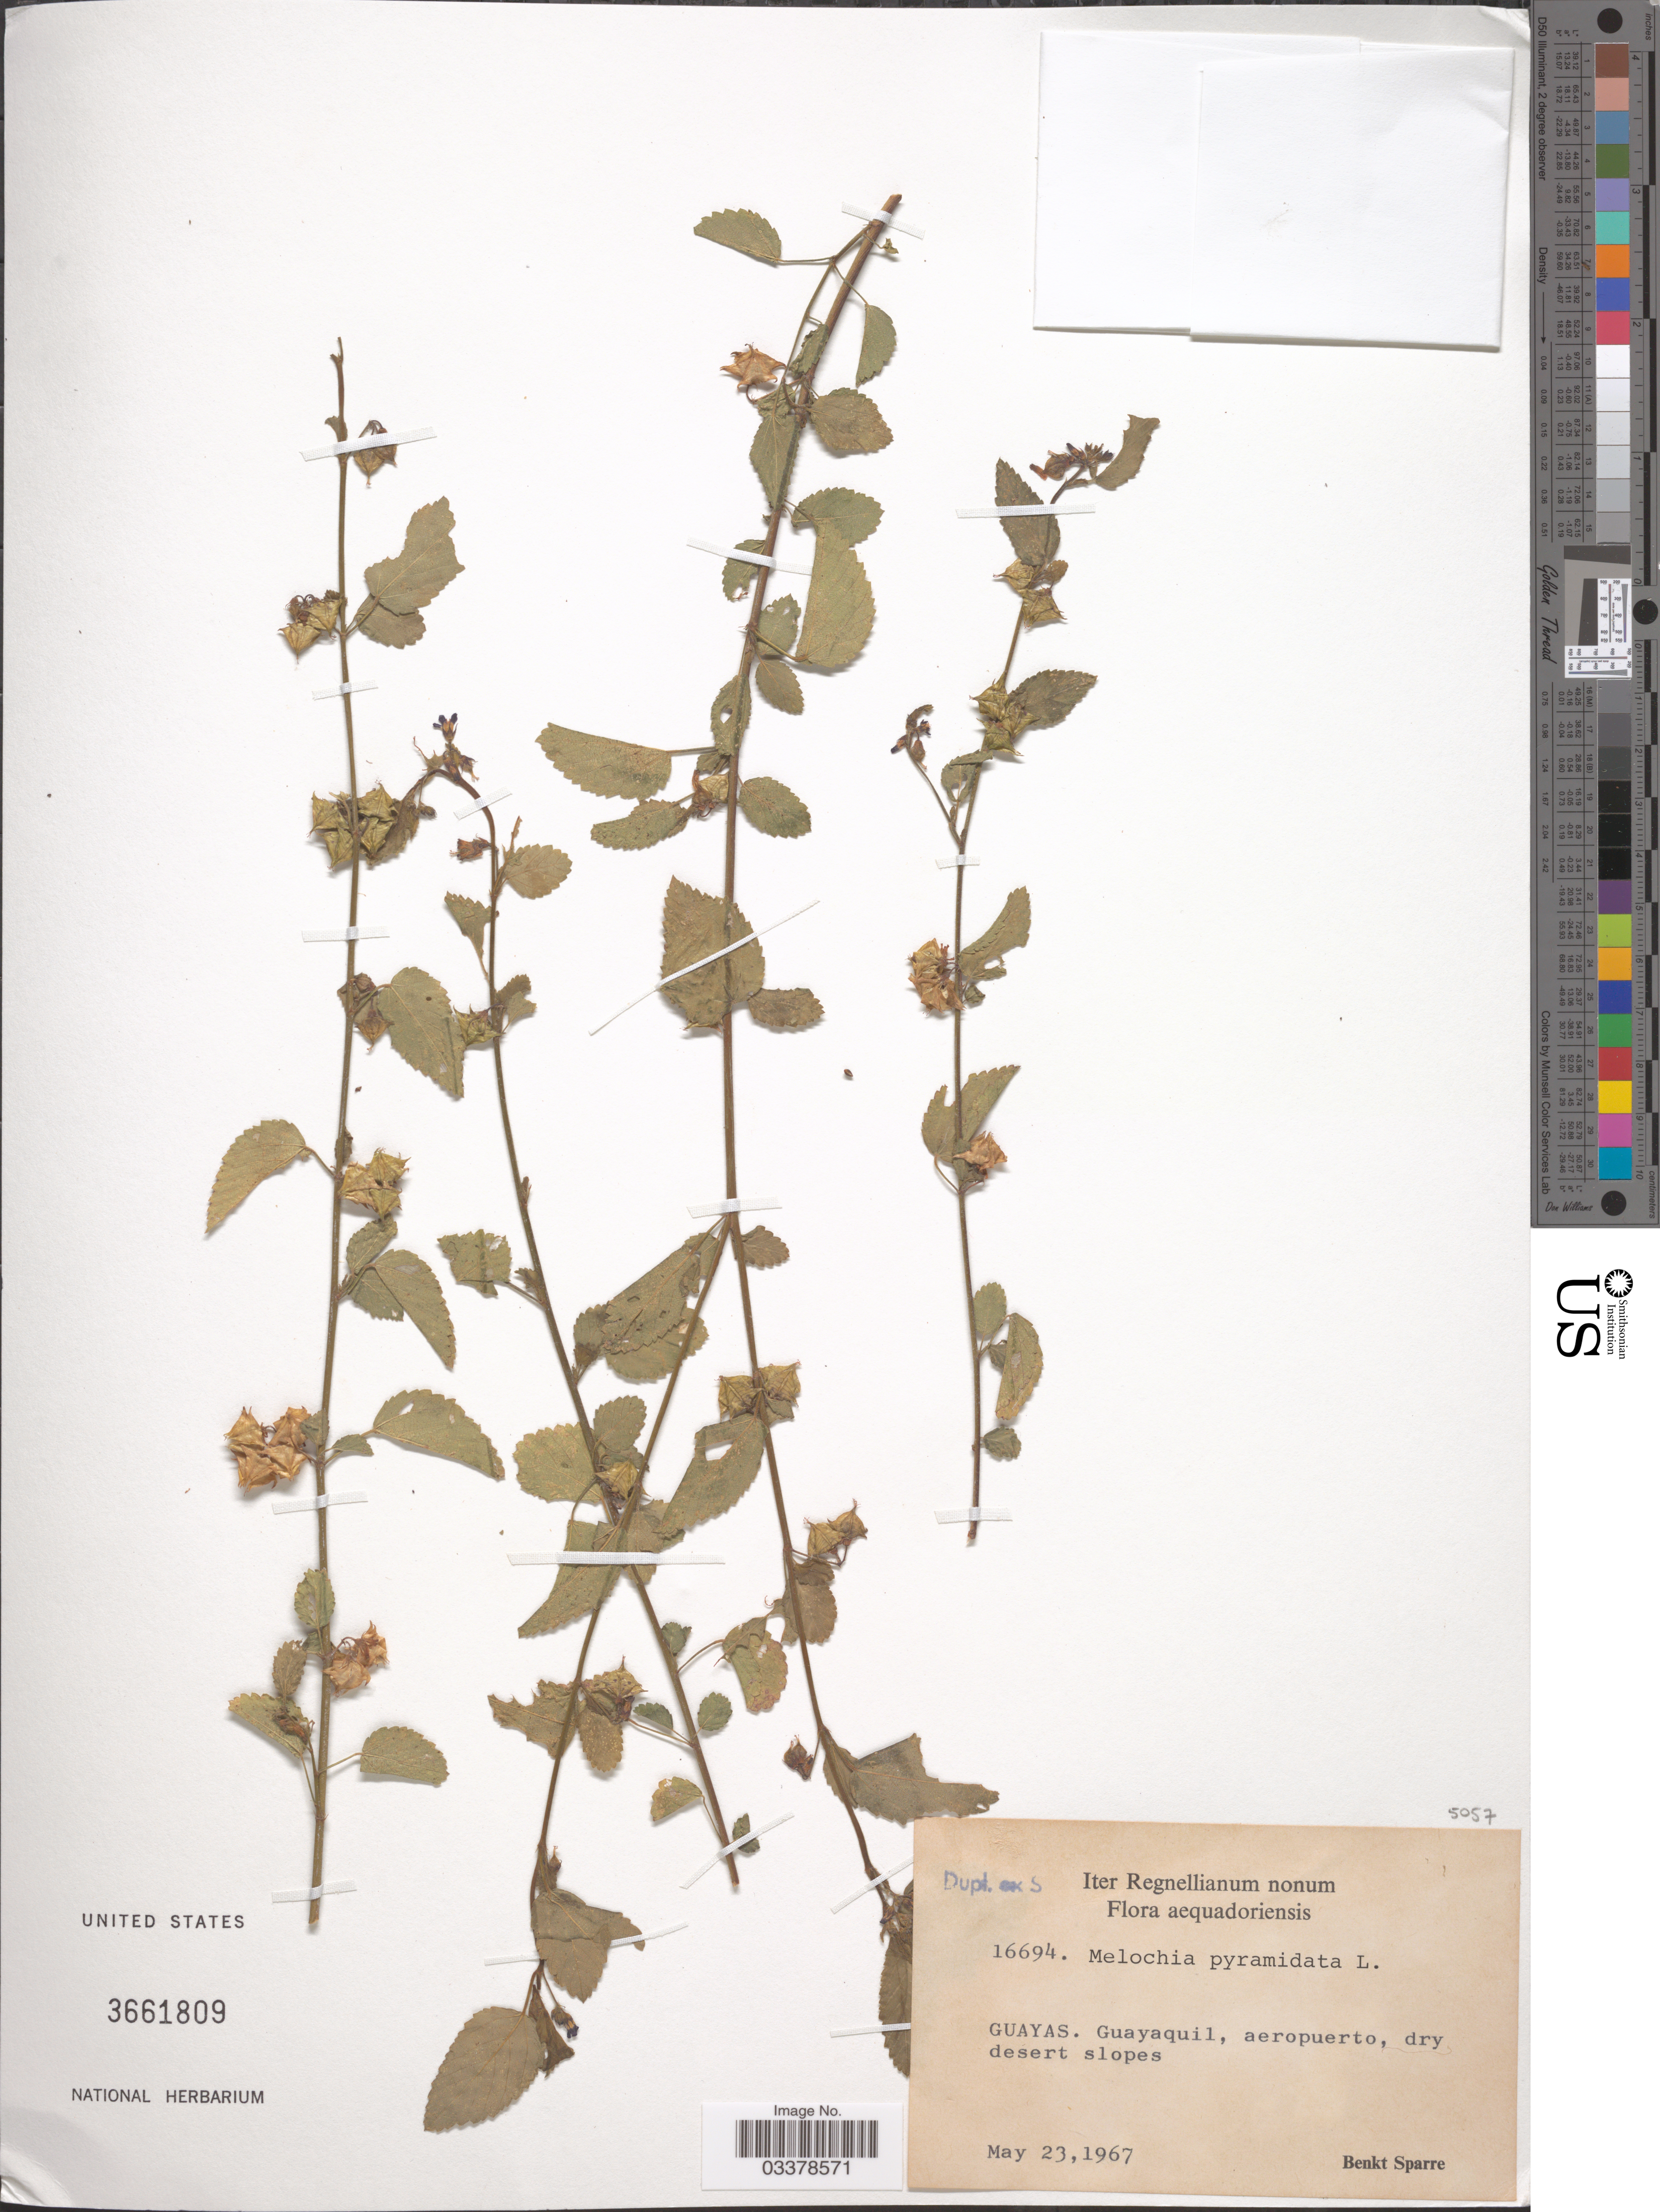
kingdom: Plantae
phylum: Tracheophyta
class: Magnoliopsida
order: Malvales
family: Malvaceae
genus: Melochia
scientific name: Melochia pyramidata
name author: L.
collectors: B. Sparre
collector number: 16694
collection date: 1967-05-23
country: Ecuador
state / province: Guayas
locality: Guayaquil, aeropuerto, dry desert slopes.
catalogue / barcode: US 3661809